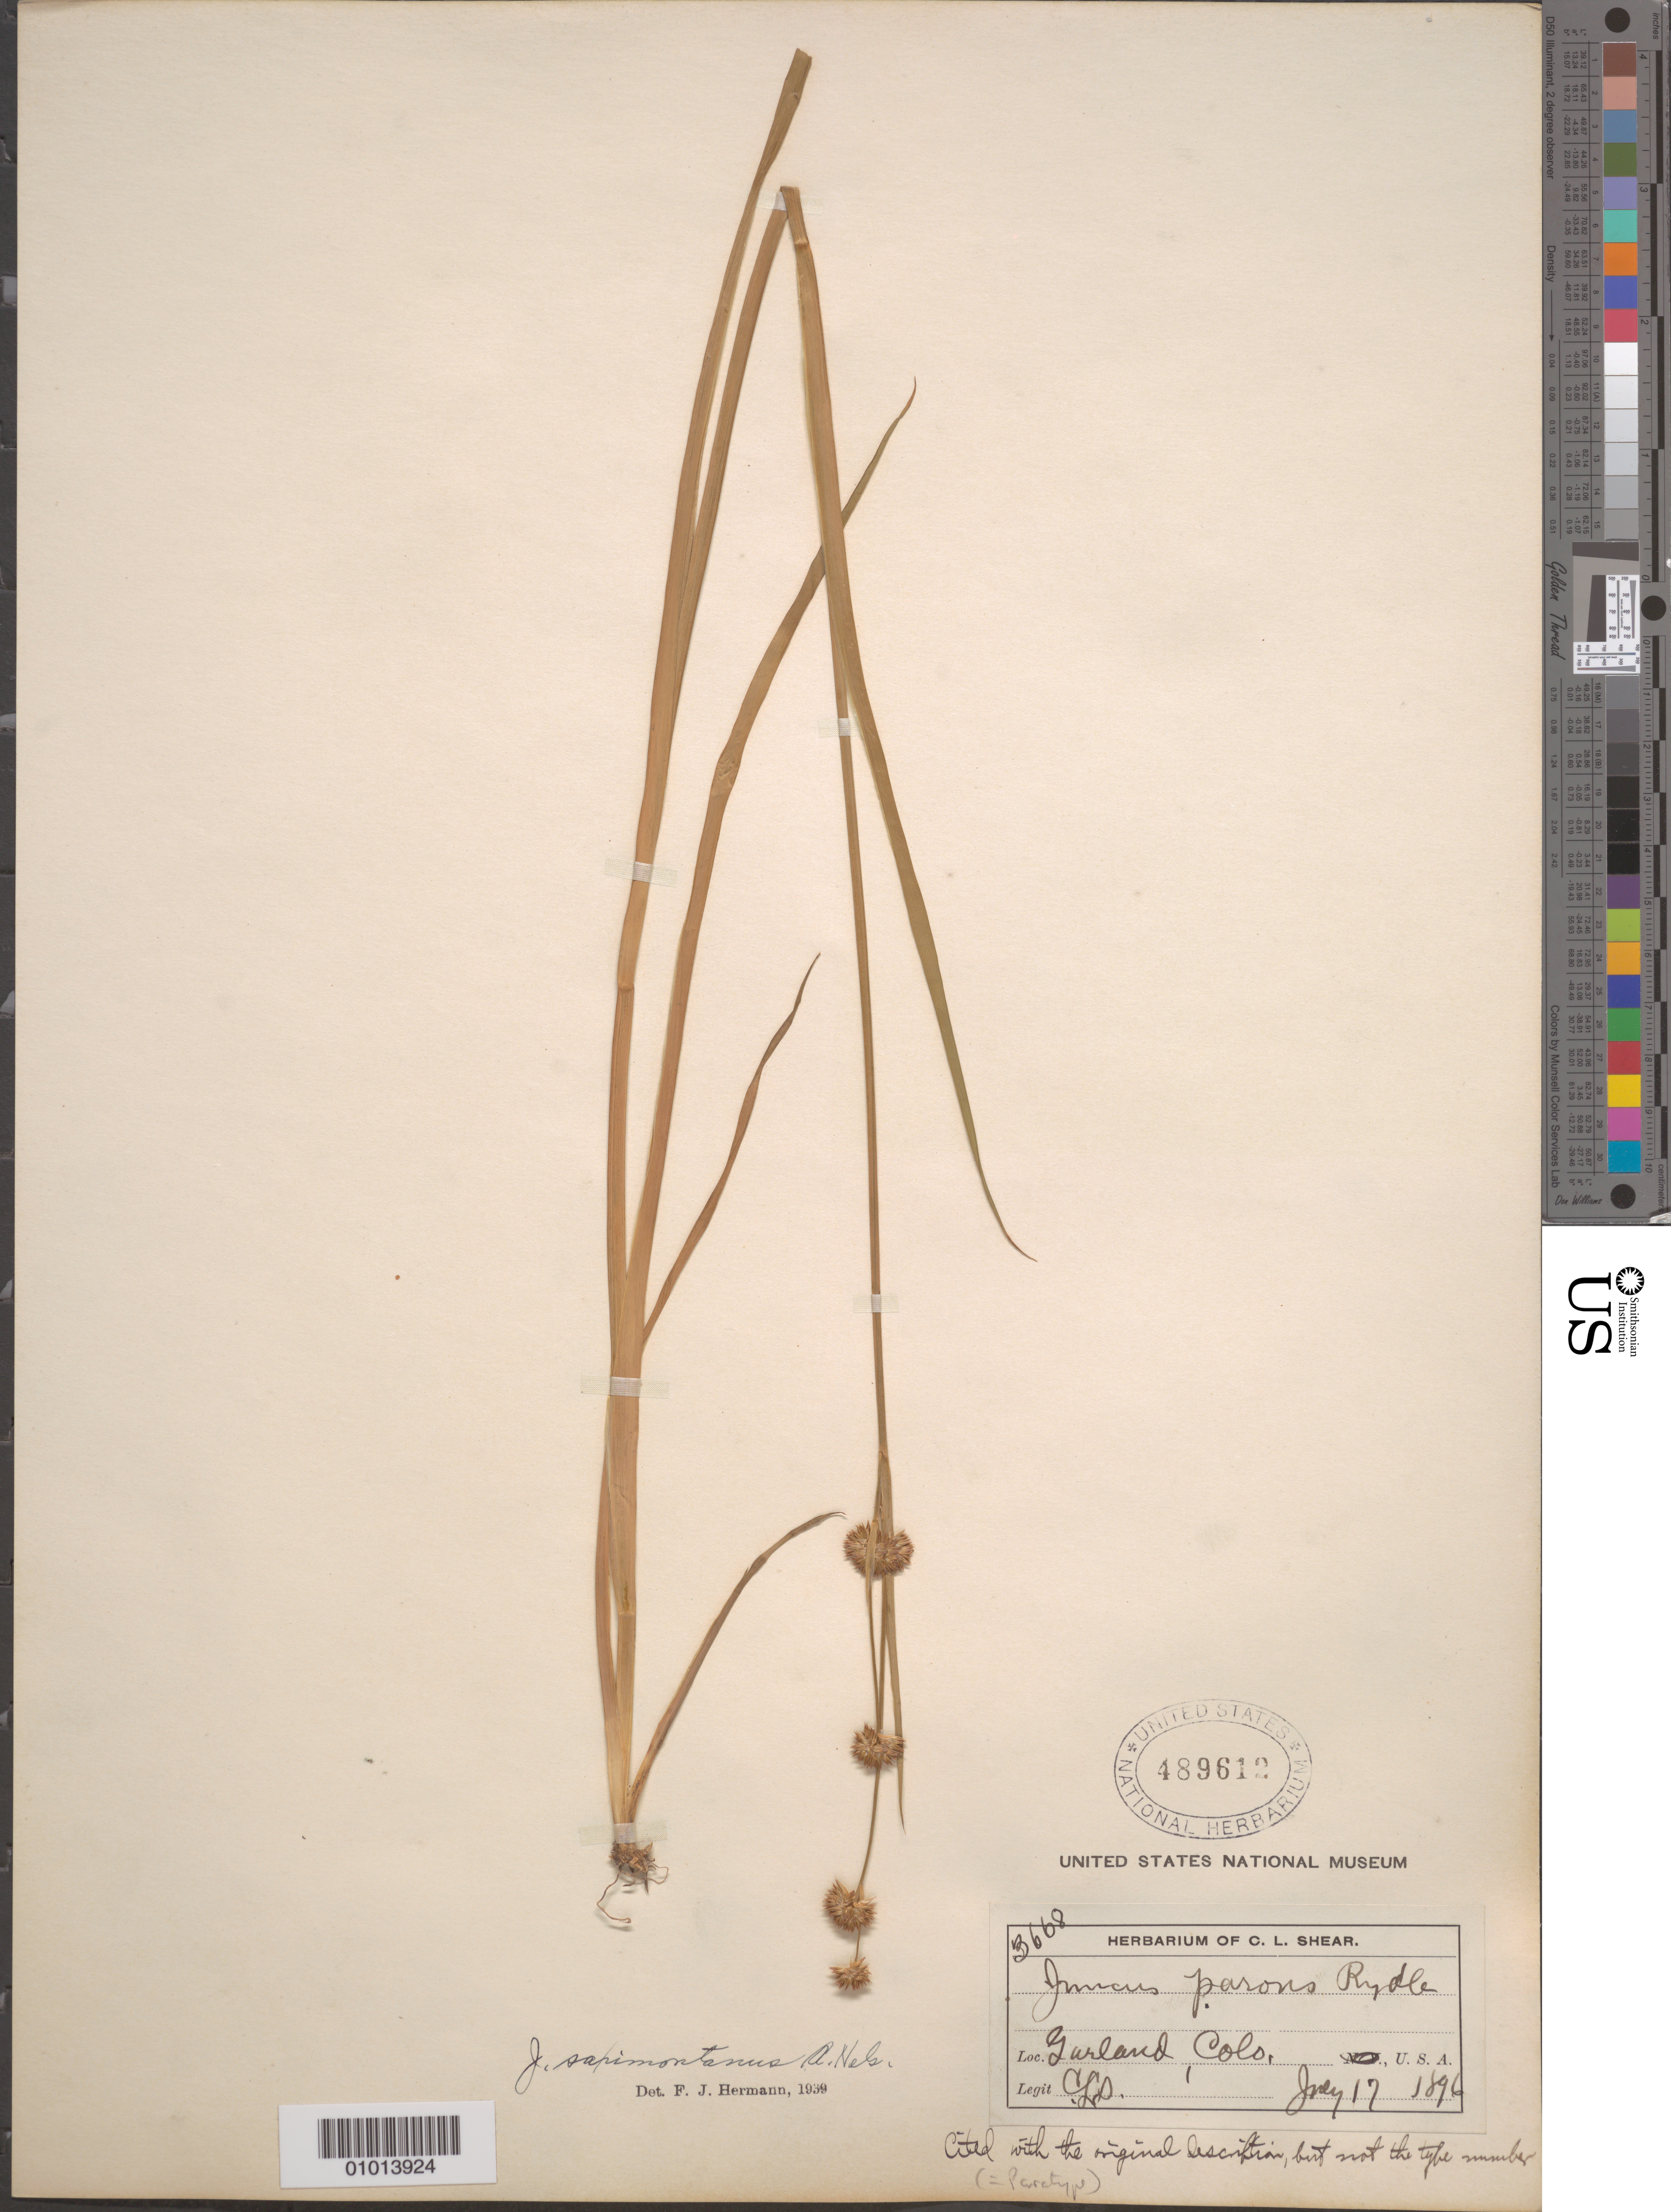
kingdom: Plantae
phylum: Tracheophyta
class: Liliopsida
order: Poales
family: Juncaceae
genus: Juncus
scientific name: Juncus parous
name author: Rydb.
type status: Paratype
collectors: C. L. Shear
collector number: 3668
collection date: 1896-07-17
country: United States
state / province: Colorado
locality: Garland, Colo.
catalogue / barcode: US 489612